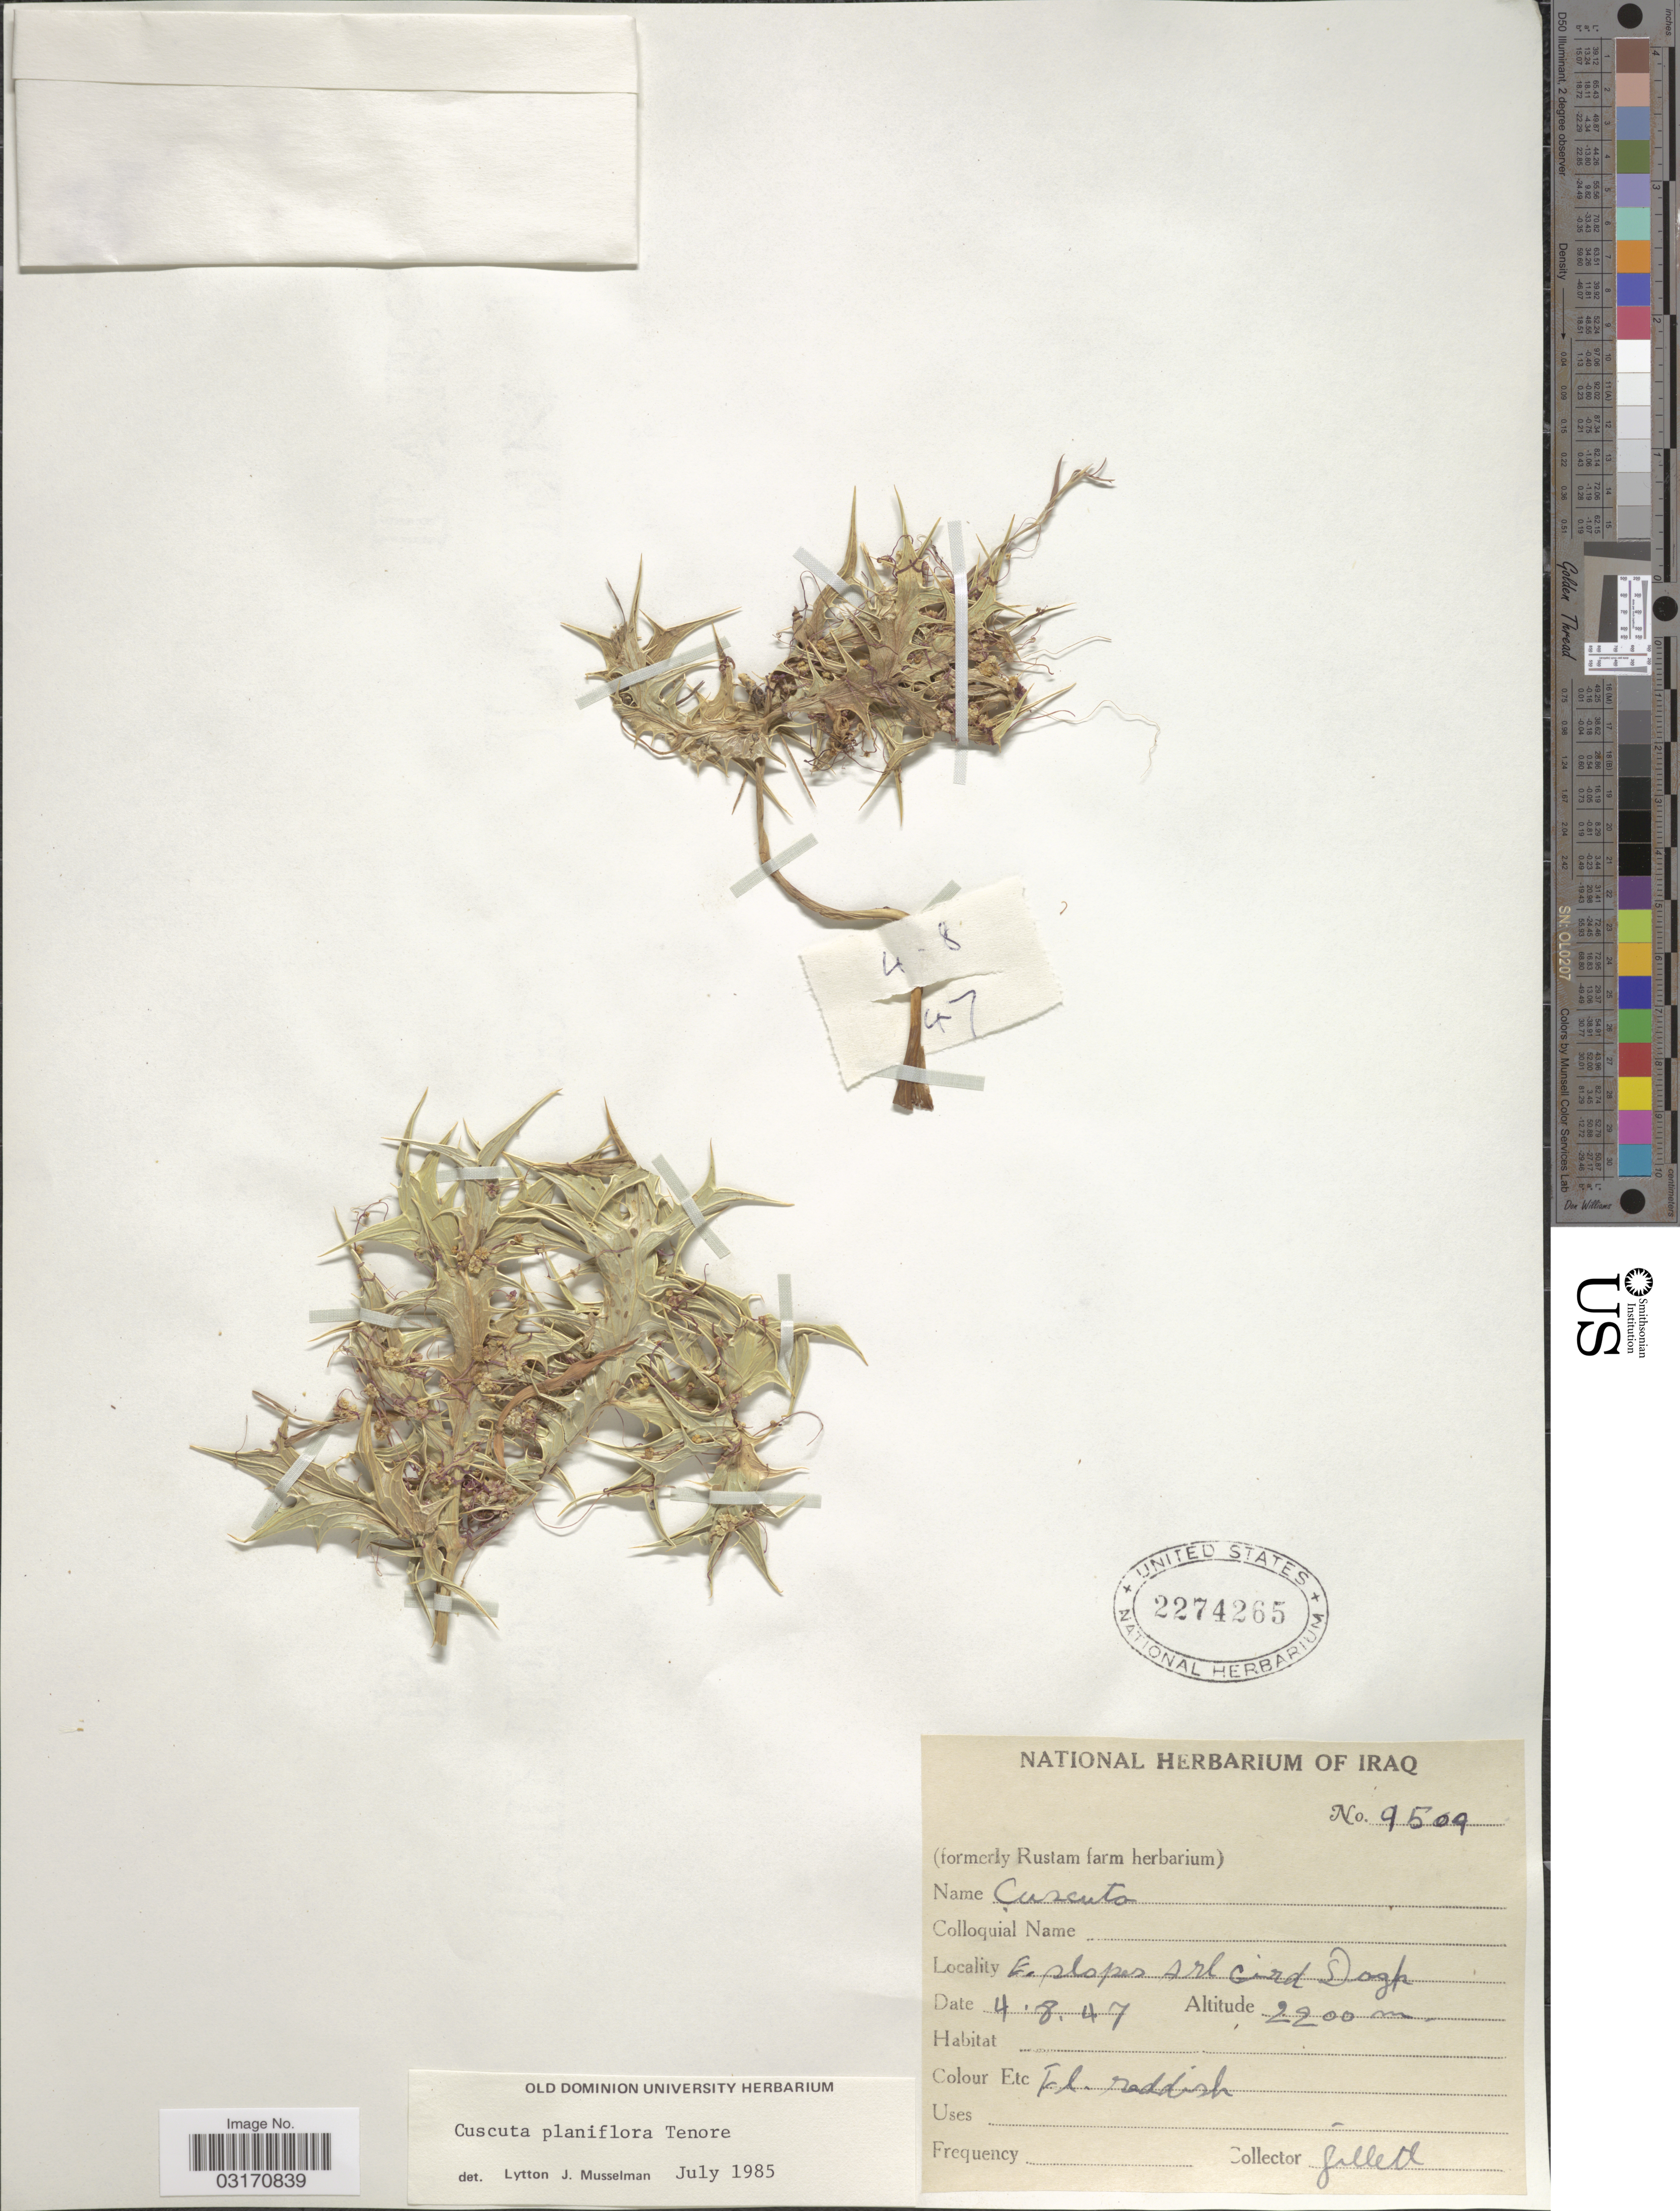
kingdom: Plantae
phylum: Tracheophyta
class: Magnoliopsida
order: Solanales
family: Convolvulaceae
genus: Cuscuta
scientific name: Cuscuta planiflora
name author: Ten.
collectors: Gillett, --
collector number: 9509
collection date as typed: Transcribed d/m/y: 4/8/47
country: Iraq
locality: E. slopes Arl. Gird. Dagh.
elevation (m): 2200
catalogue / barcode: US 2274265